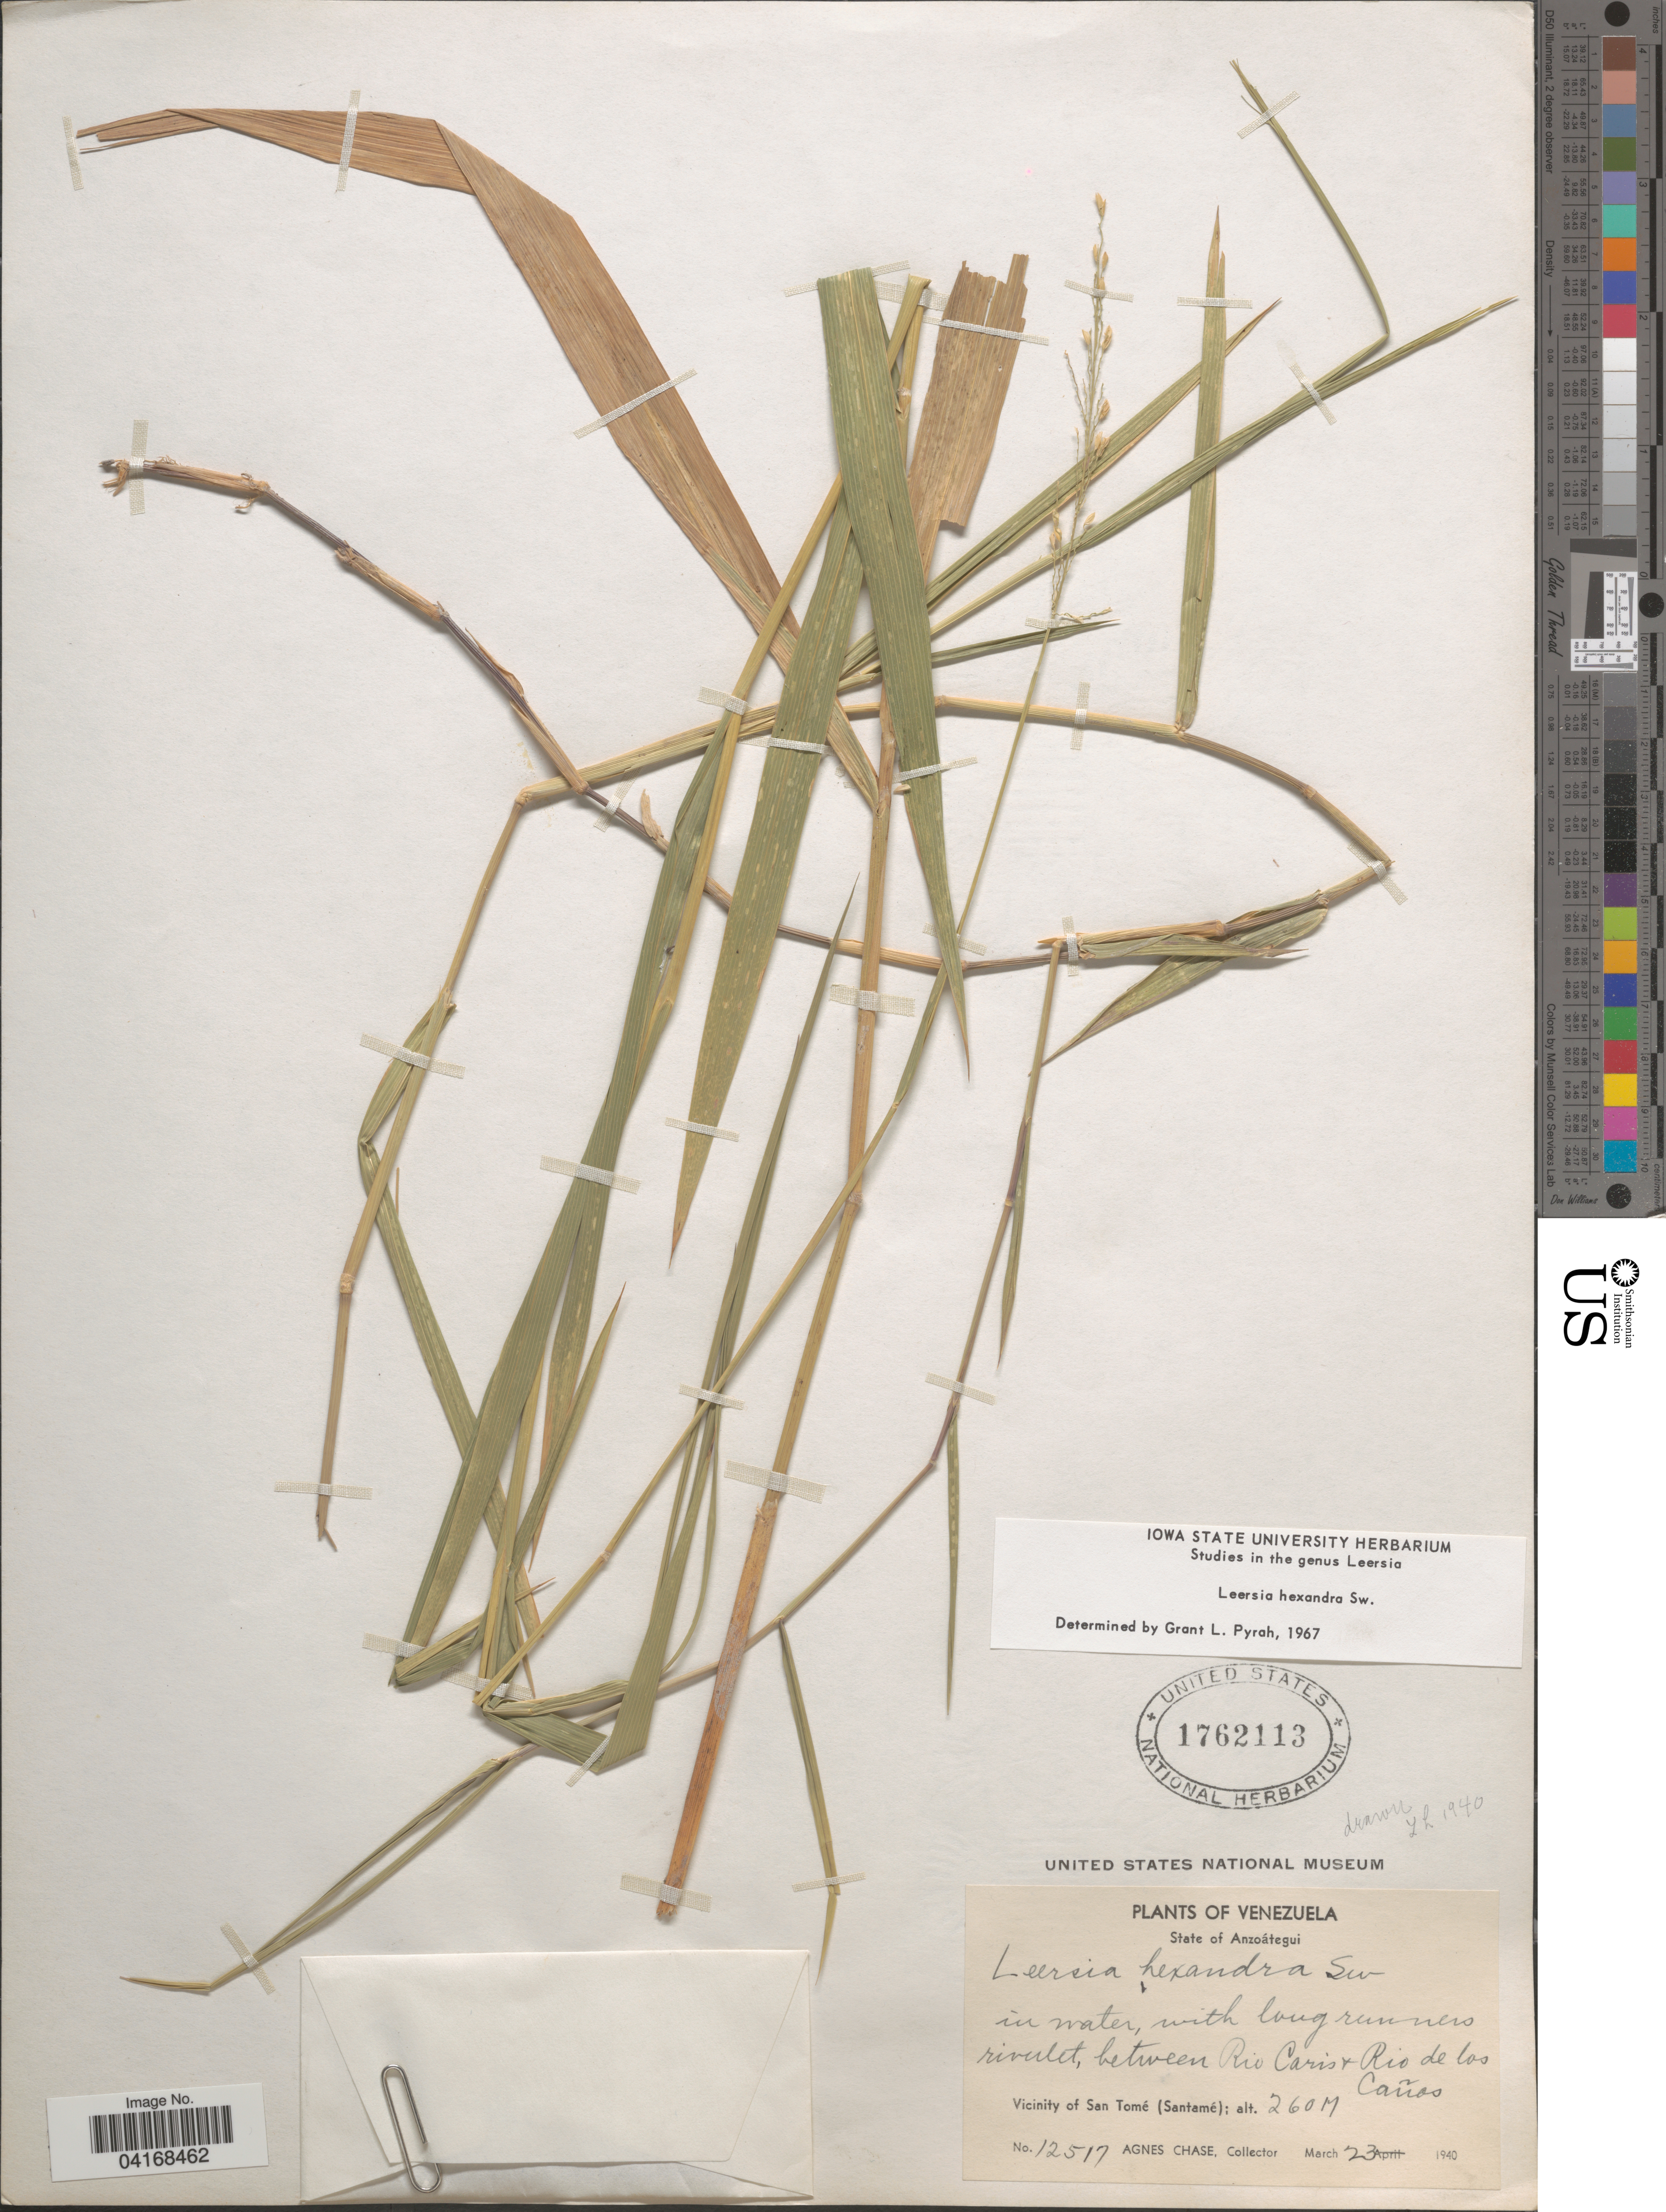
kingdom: Plantae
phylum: Tracheophyta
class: Liliopsida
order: Poales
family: Poaceae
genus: Leersia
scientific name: Leersia hexandra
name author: Sw.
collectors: A. Chase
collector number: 12517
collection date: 1940-04-23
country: Venezuela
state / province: Anzoategui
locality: In water, with long runners rivulet, between Rio Caris & Rio de los Caños. Vicinity of San Tomé (Santamé).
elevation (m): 260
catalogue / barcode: US 1762113